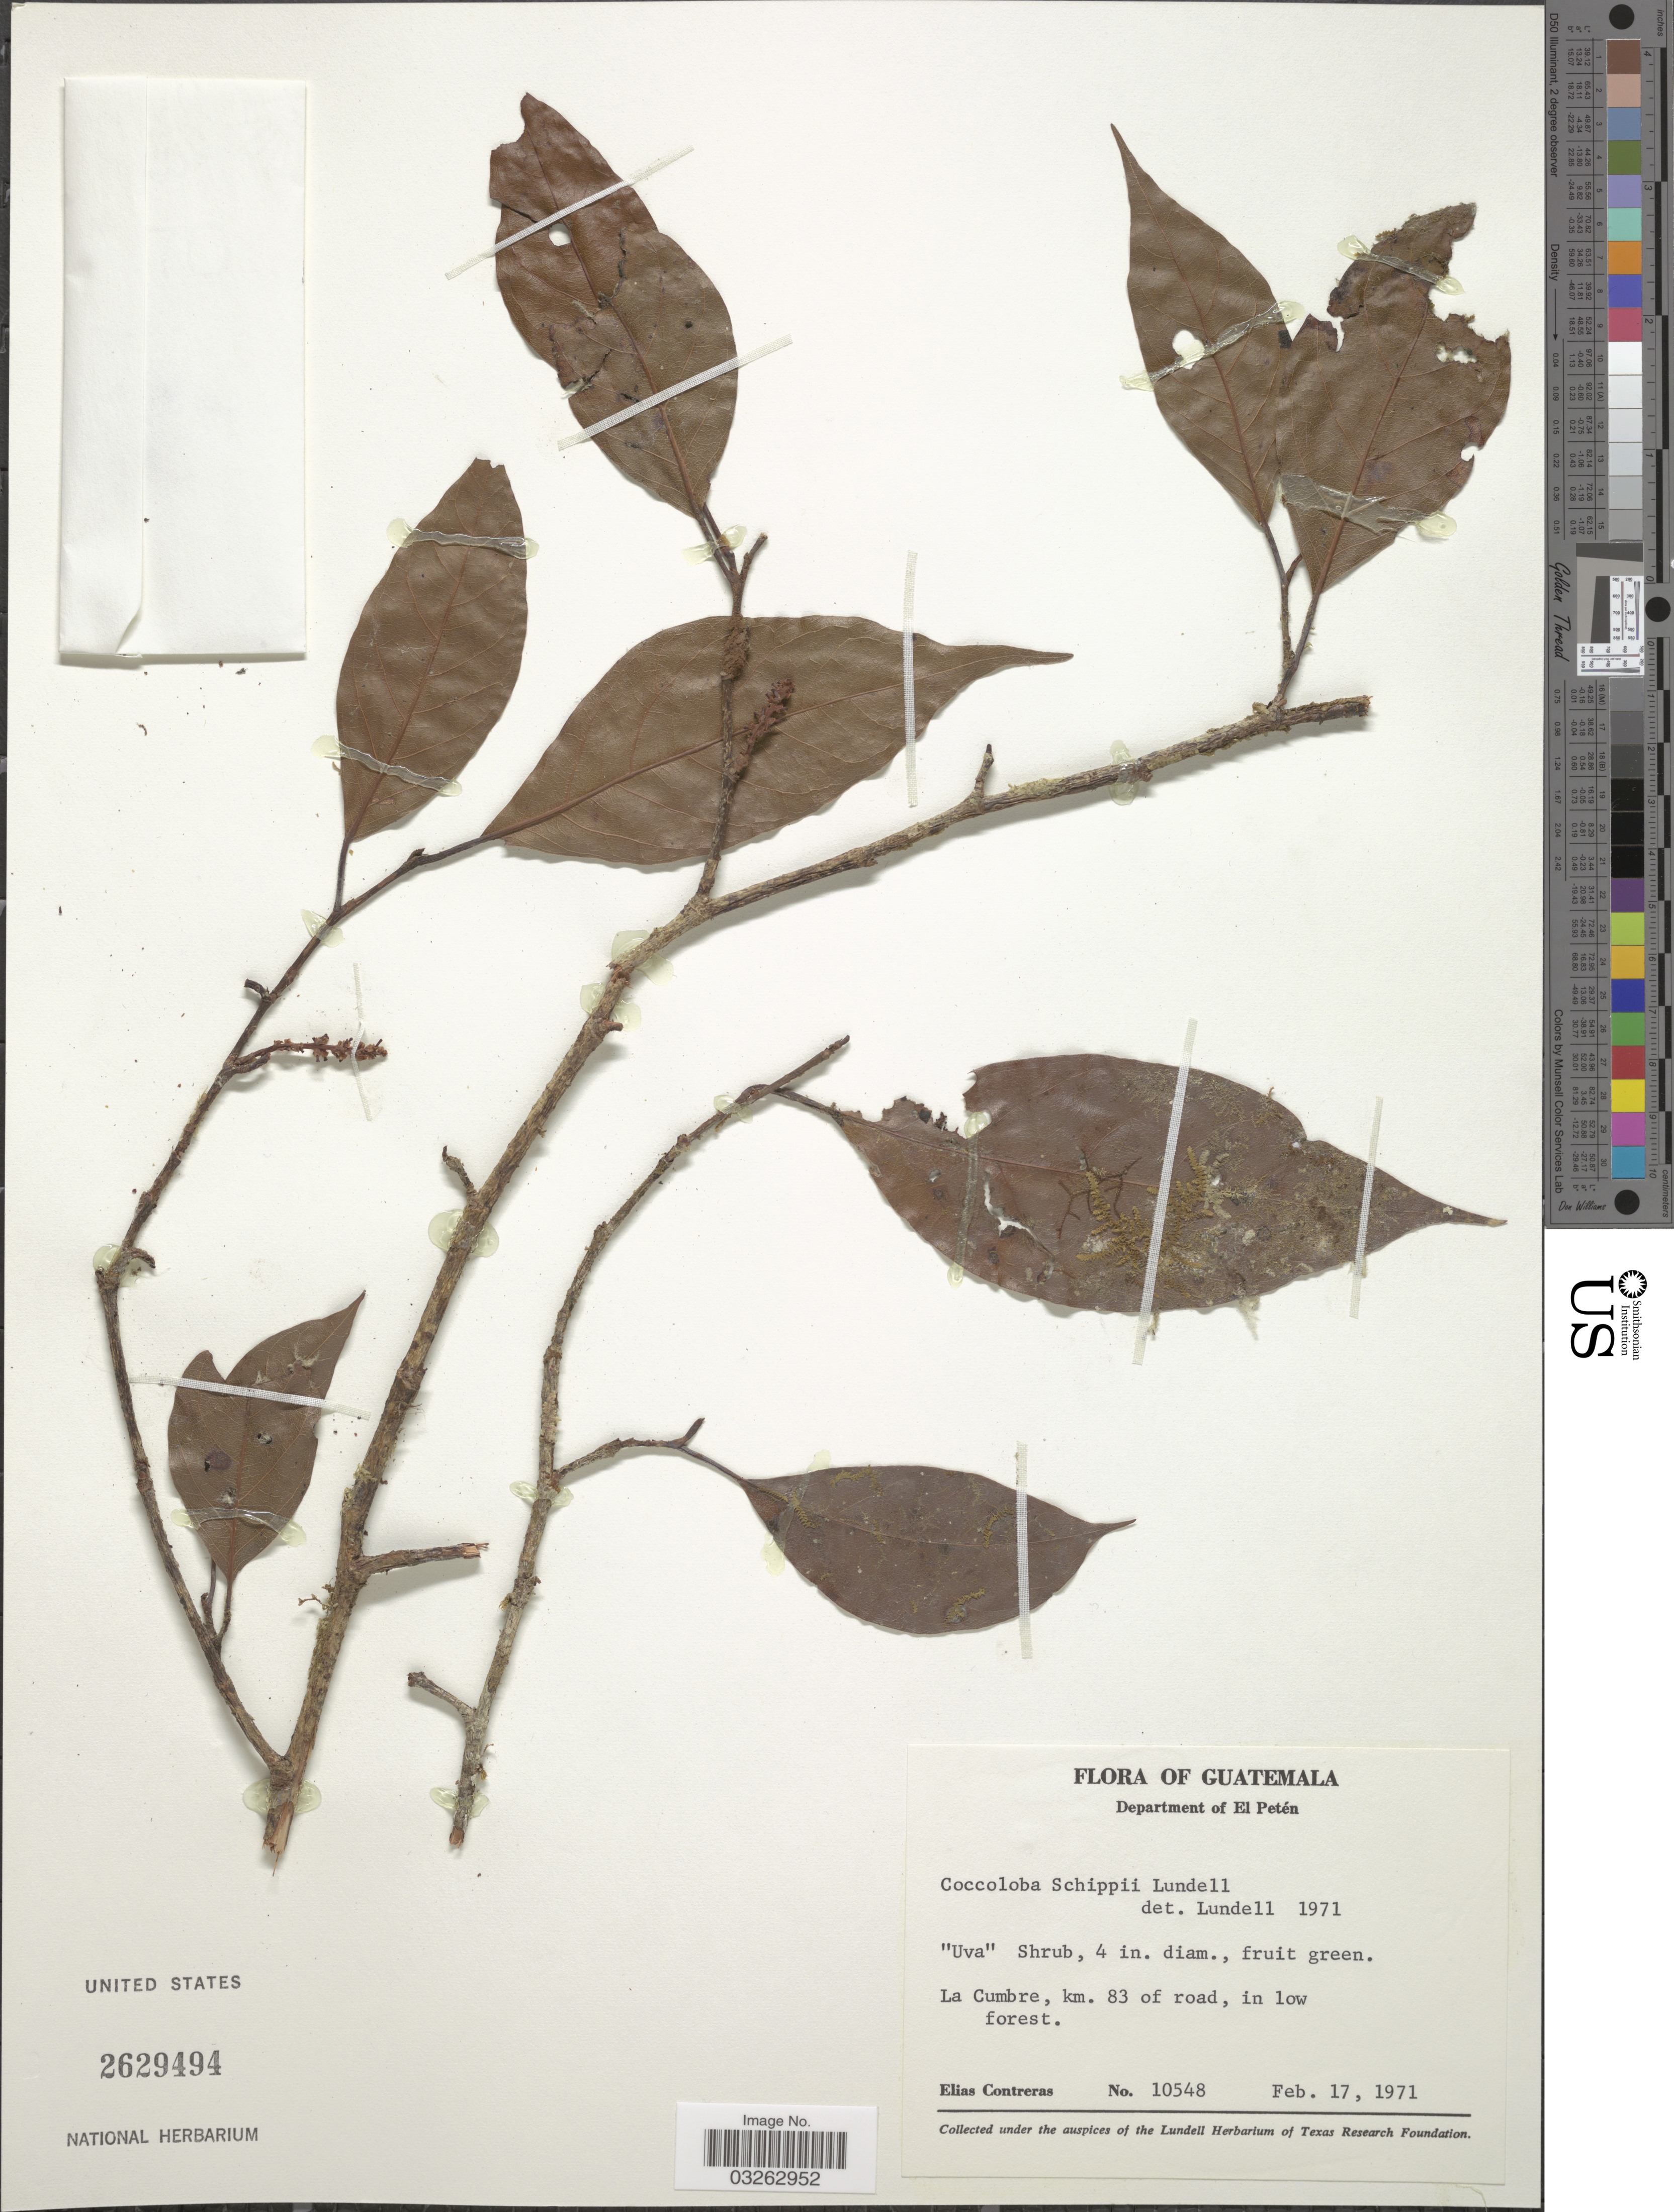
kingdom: Plantae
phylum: Tracheophyta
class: Magnoliopsida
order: Caryophyllales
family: Polygonaceae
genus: Coccoloba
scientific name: Coccoloba schippii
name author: Lundell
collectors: E. Contreras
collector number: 10548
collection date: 1971-02-17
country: Guatemala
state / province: El Petén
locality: Department of El Péten. La Cumbre, km. 83 of road.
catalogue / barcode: US 2629494